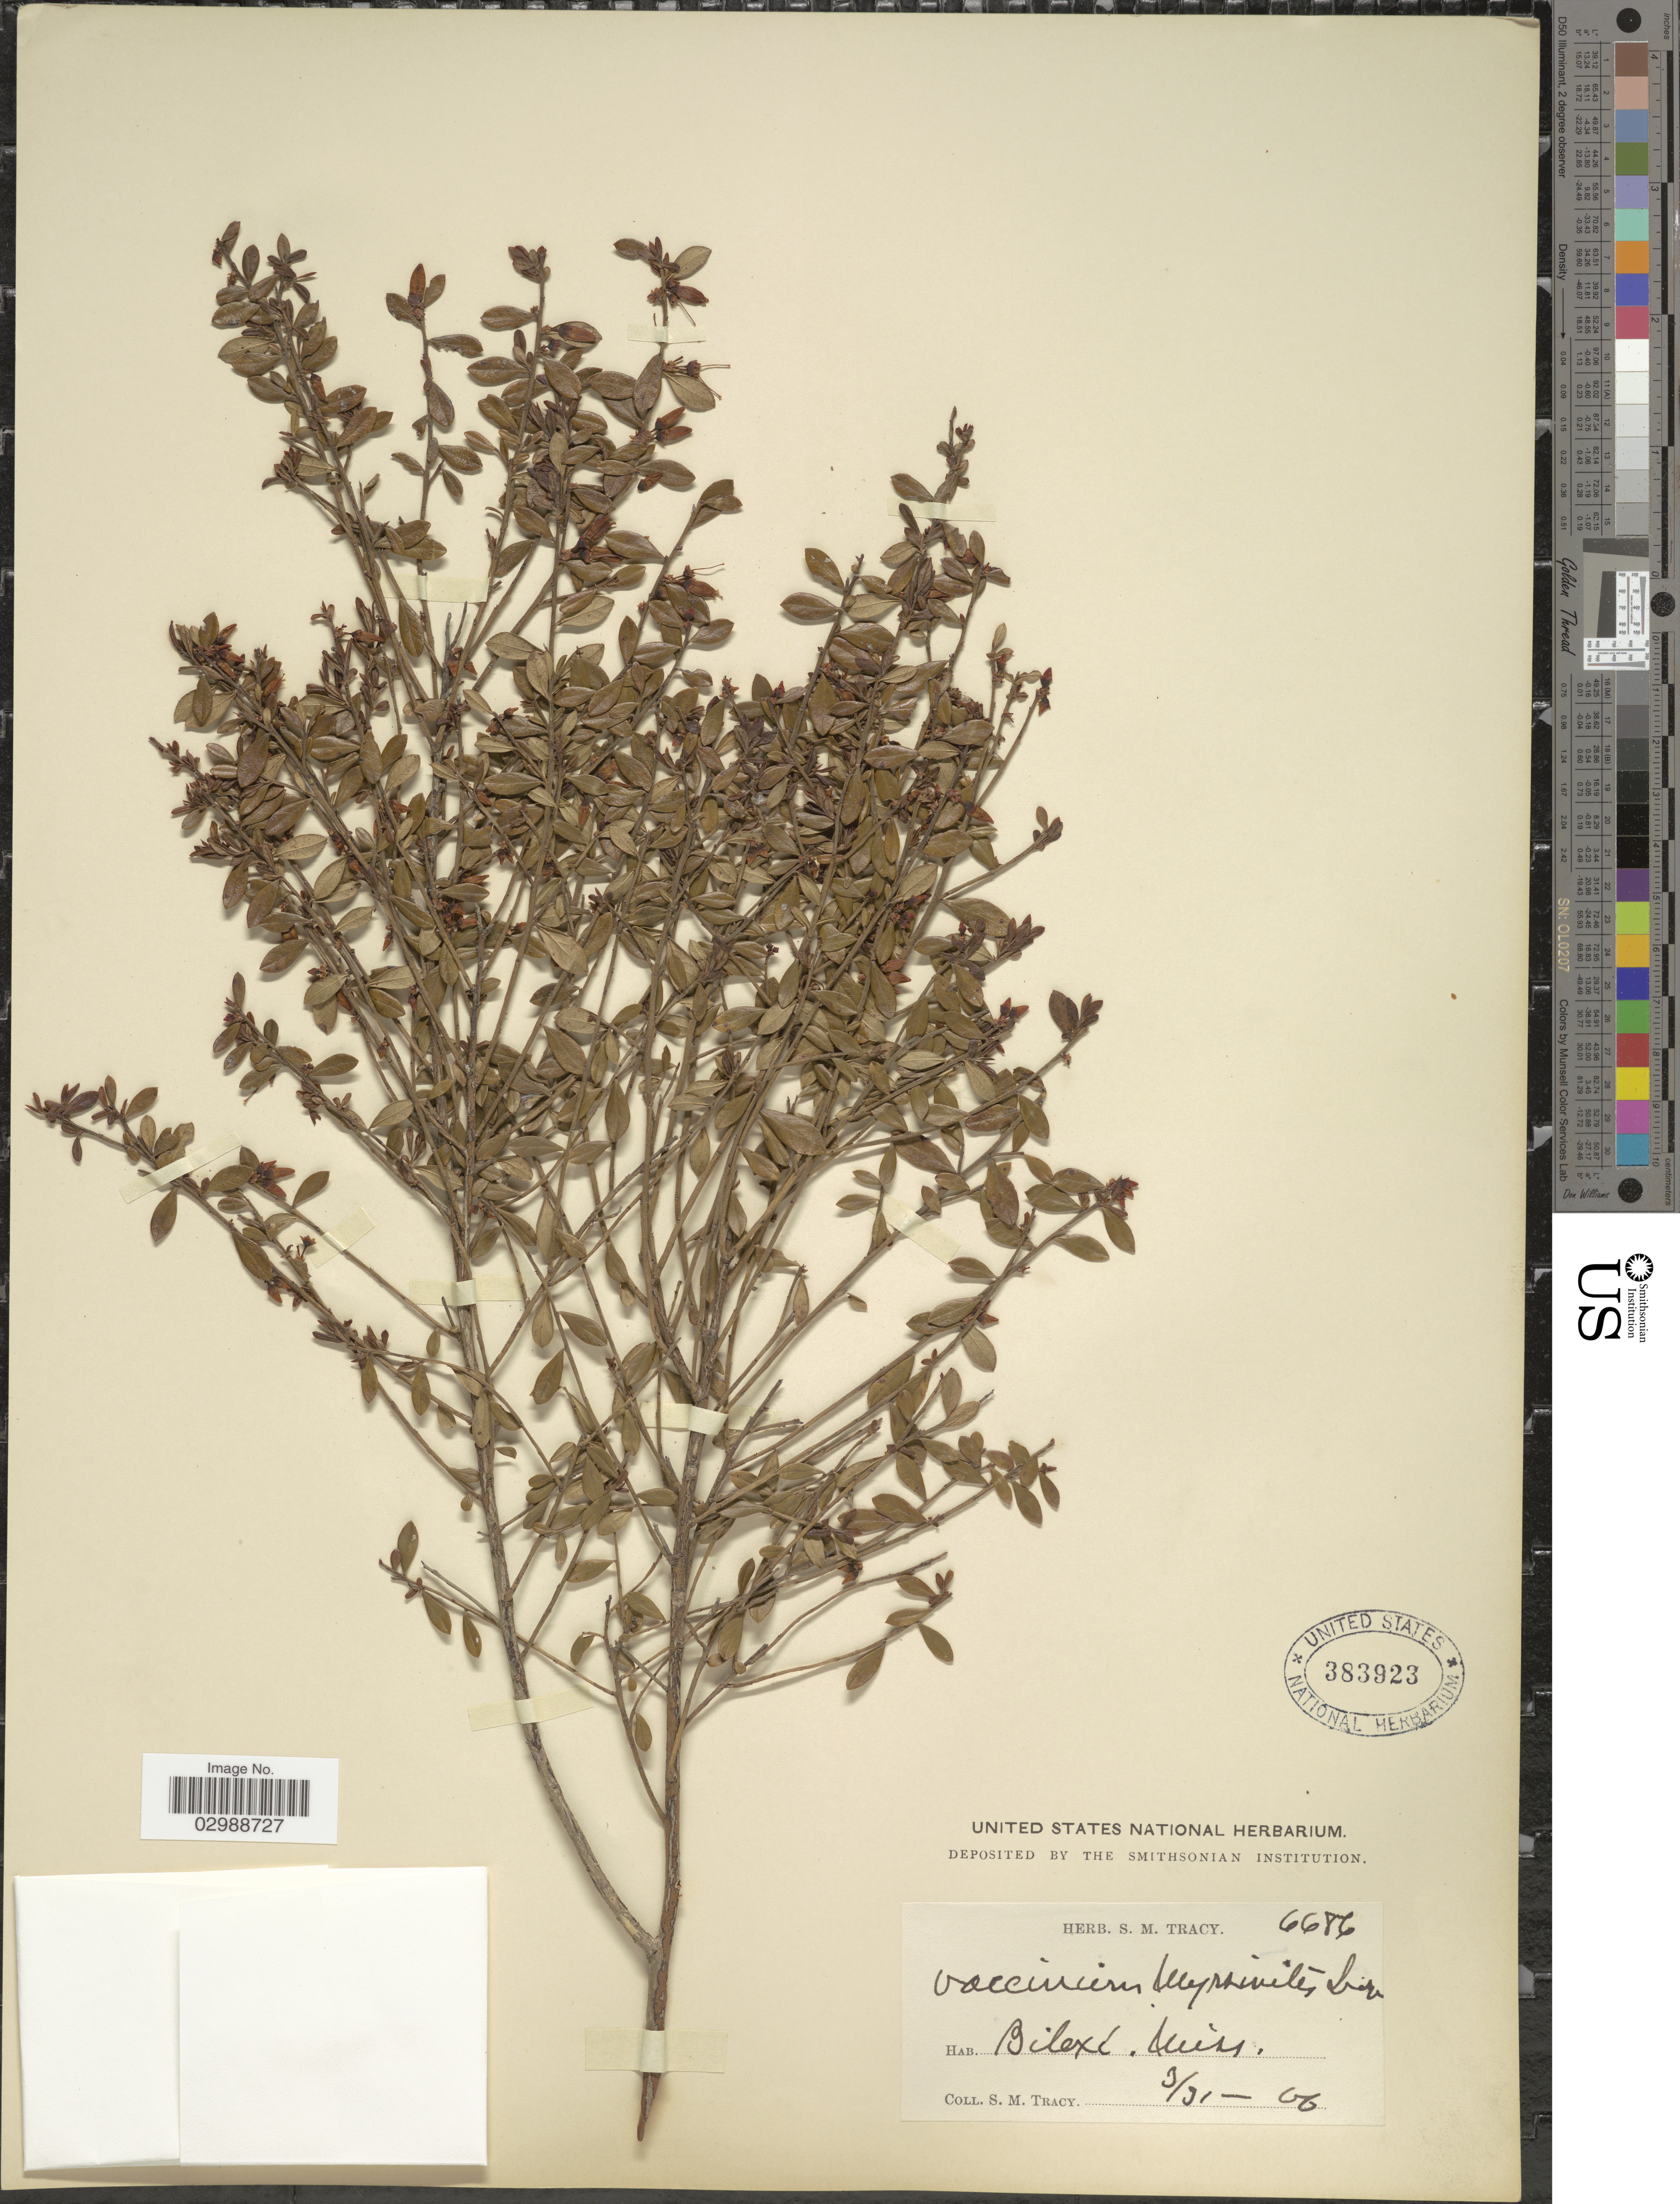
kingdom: Plantae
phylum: Tracheophyta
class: Magnoliopsida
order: Ericales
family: Ericaceae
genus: Vaccinium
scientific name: Vaccinium myrsinites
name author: Lam.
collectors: S. M. Tracy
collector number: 6686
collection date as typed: Transcribed d/m/y: 31/3/6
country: United States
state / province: Mississippi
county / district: Harrison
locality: Biloxi.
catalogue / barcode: US 383923